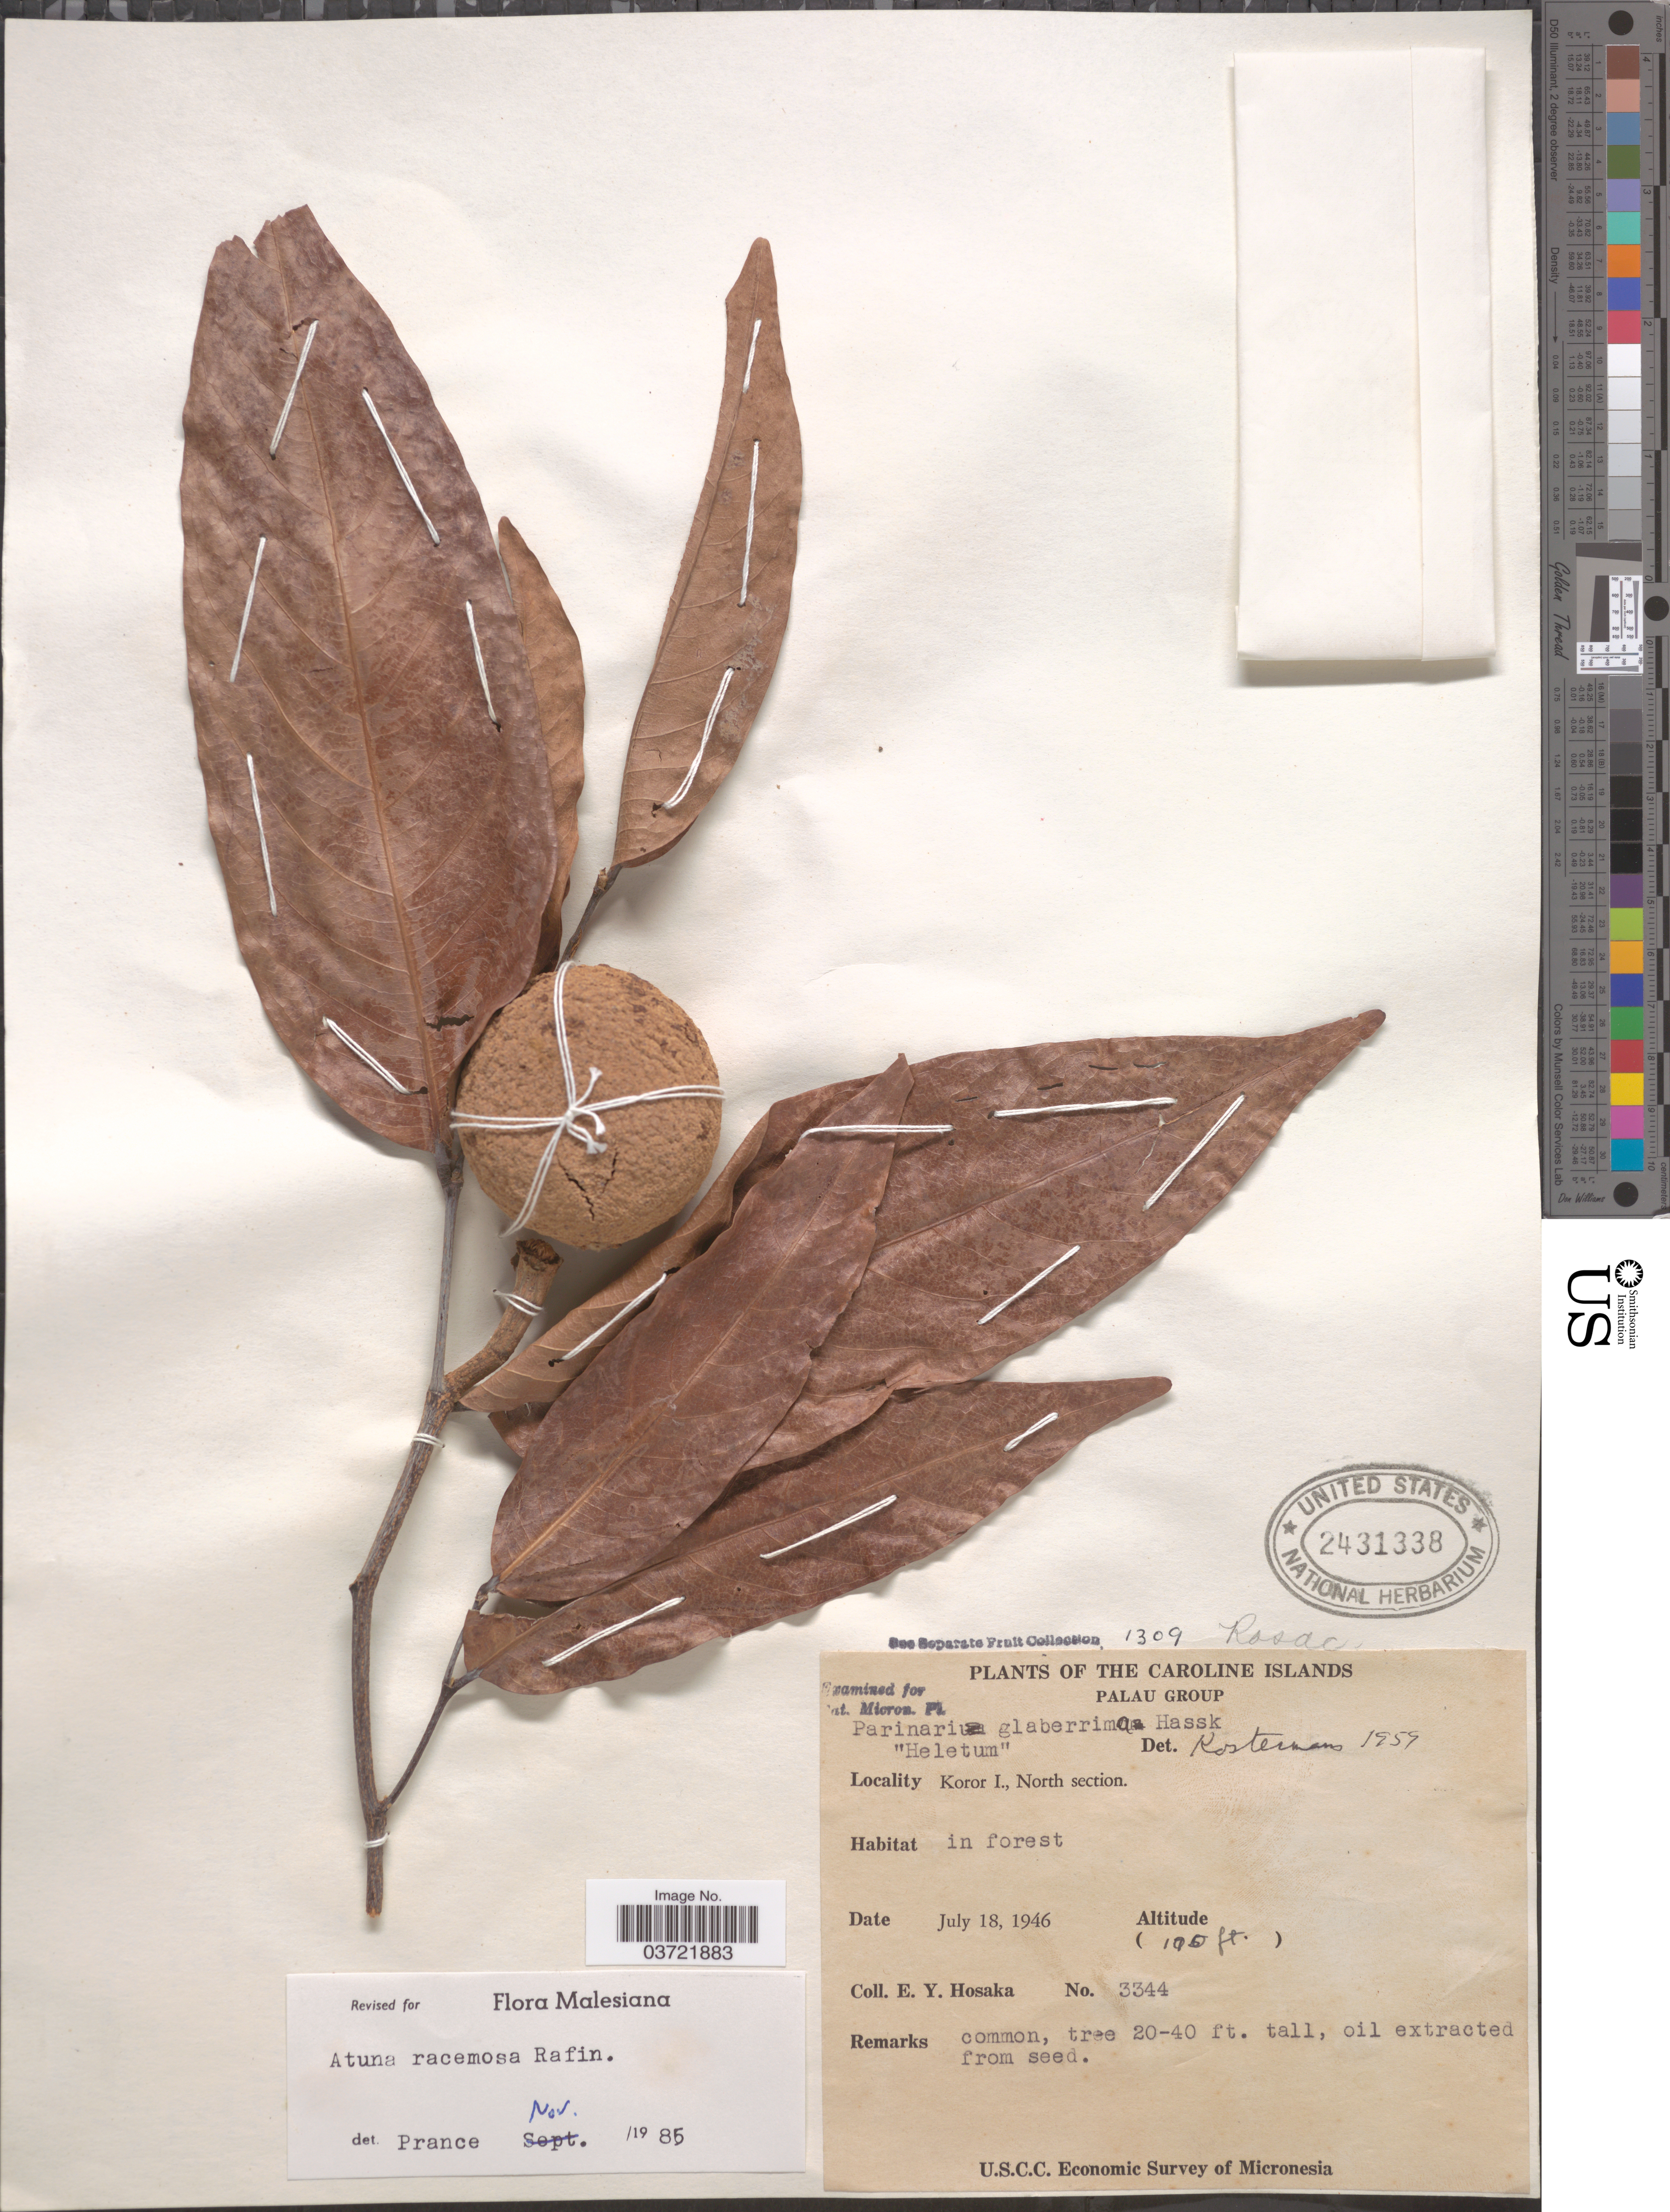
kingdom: Plantae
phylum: Tracheophyta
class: Magnoliopsida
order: Malpighiales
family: Chrysobalanaceae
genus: Atuna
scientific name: Atuna racemosa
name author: Raf.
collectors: E. Y. Hosaka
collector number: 3344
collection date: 1946-07-18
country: Palau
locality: The Caroline Islands. Palau Group. Koror I., North section.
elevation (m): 30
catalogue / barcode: US 2431338